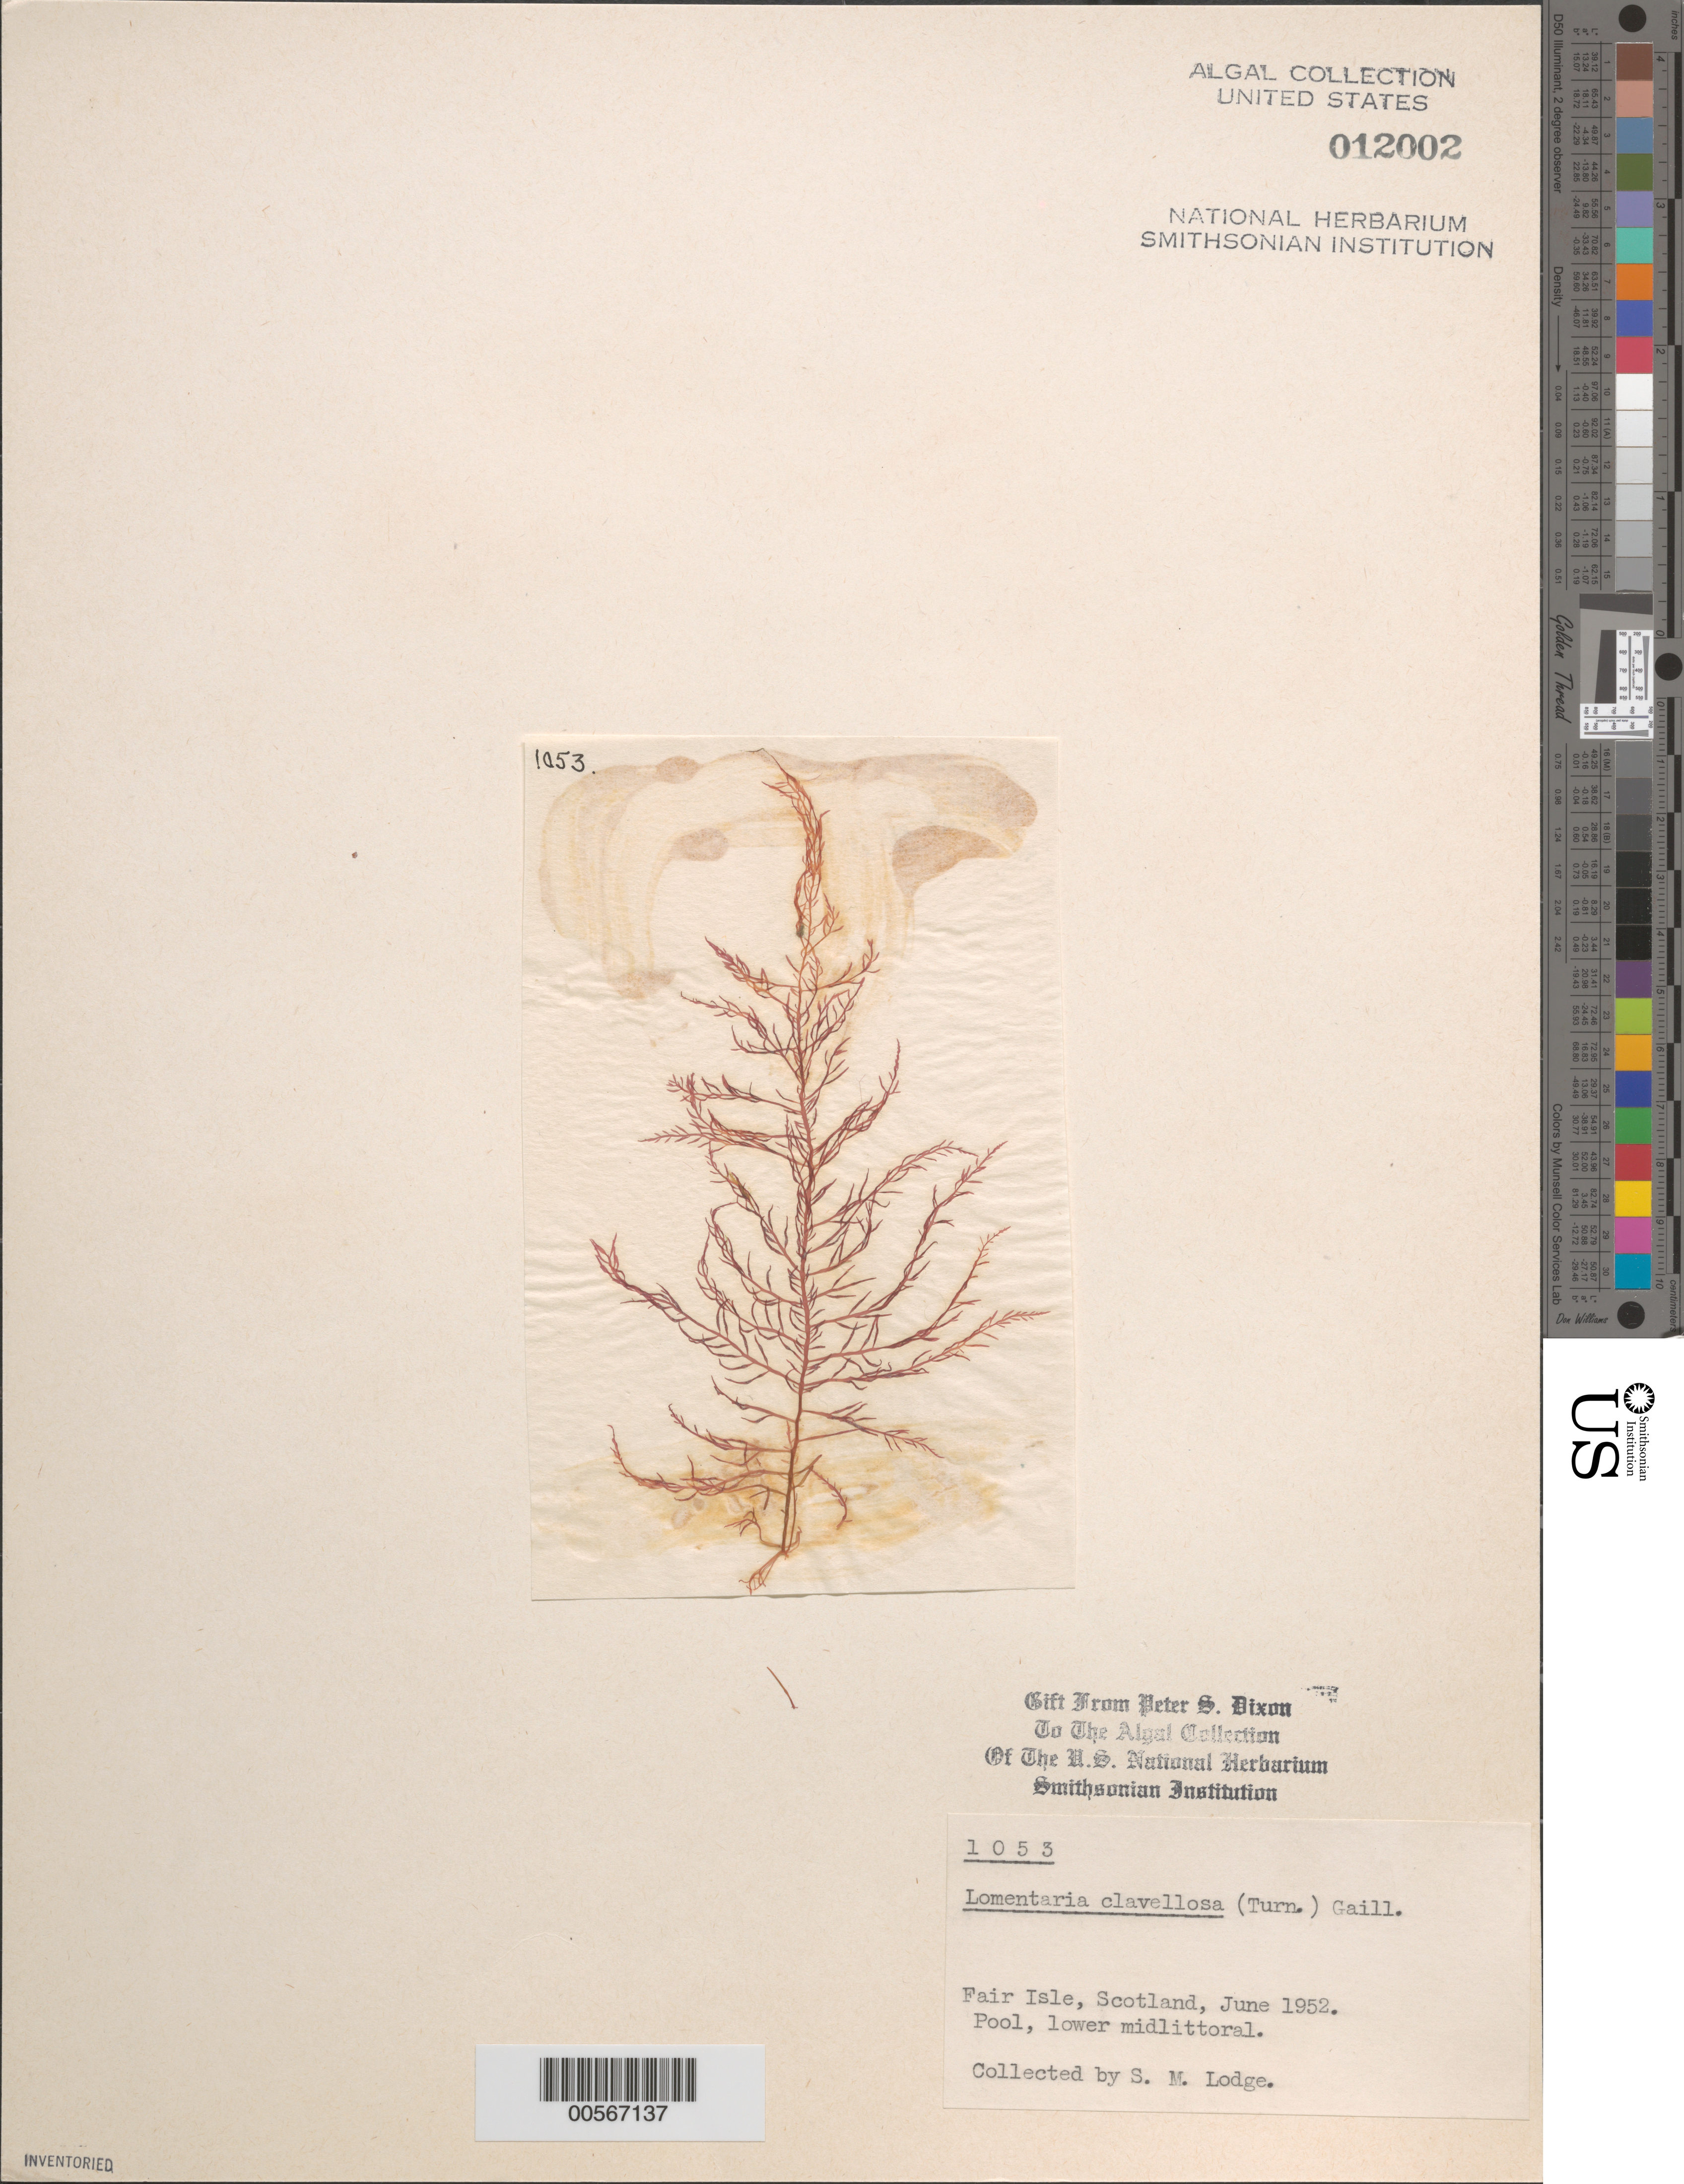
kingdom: Plantae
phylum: Rhodophyta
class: Florideophyceae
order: Rhodymeniales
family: Lomentariaceae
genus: Lomentaria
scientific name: Lomentaria clavellosa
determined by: Dixon, P. S.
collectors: S. Lodge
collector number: PSD 1053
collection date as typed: Jun 1952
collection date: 1952-06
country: United Kingdom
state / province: Scotland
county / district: Shetland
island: Fair Isle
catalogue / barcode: US 12002